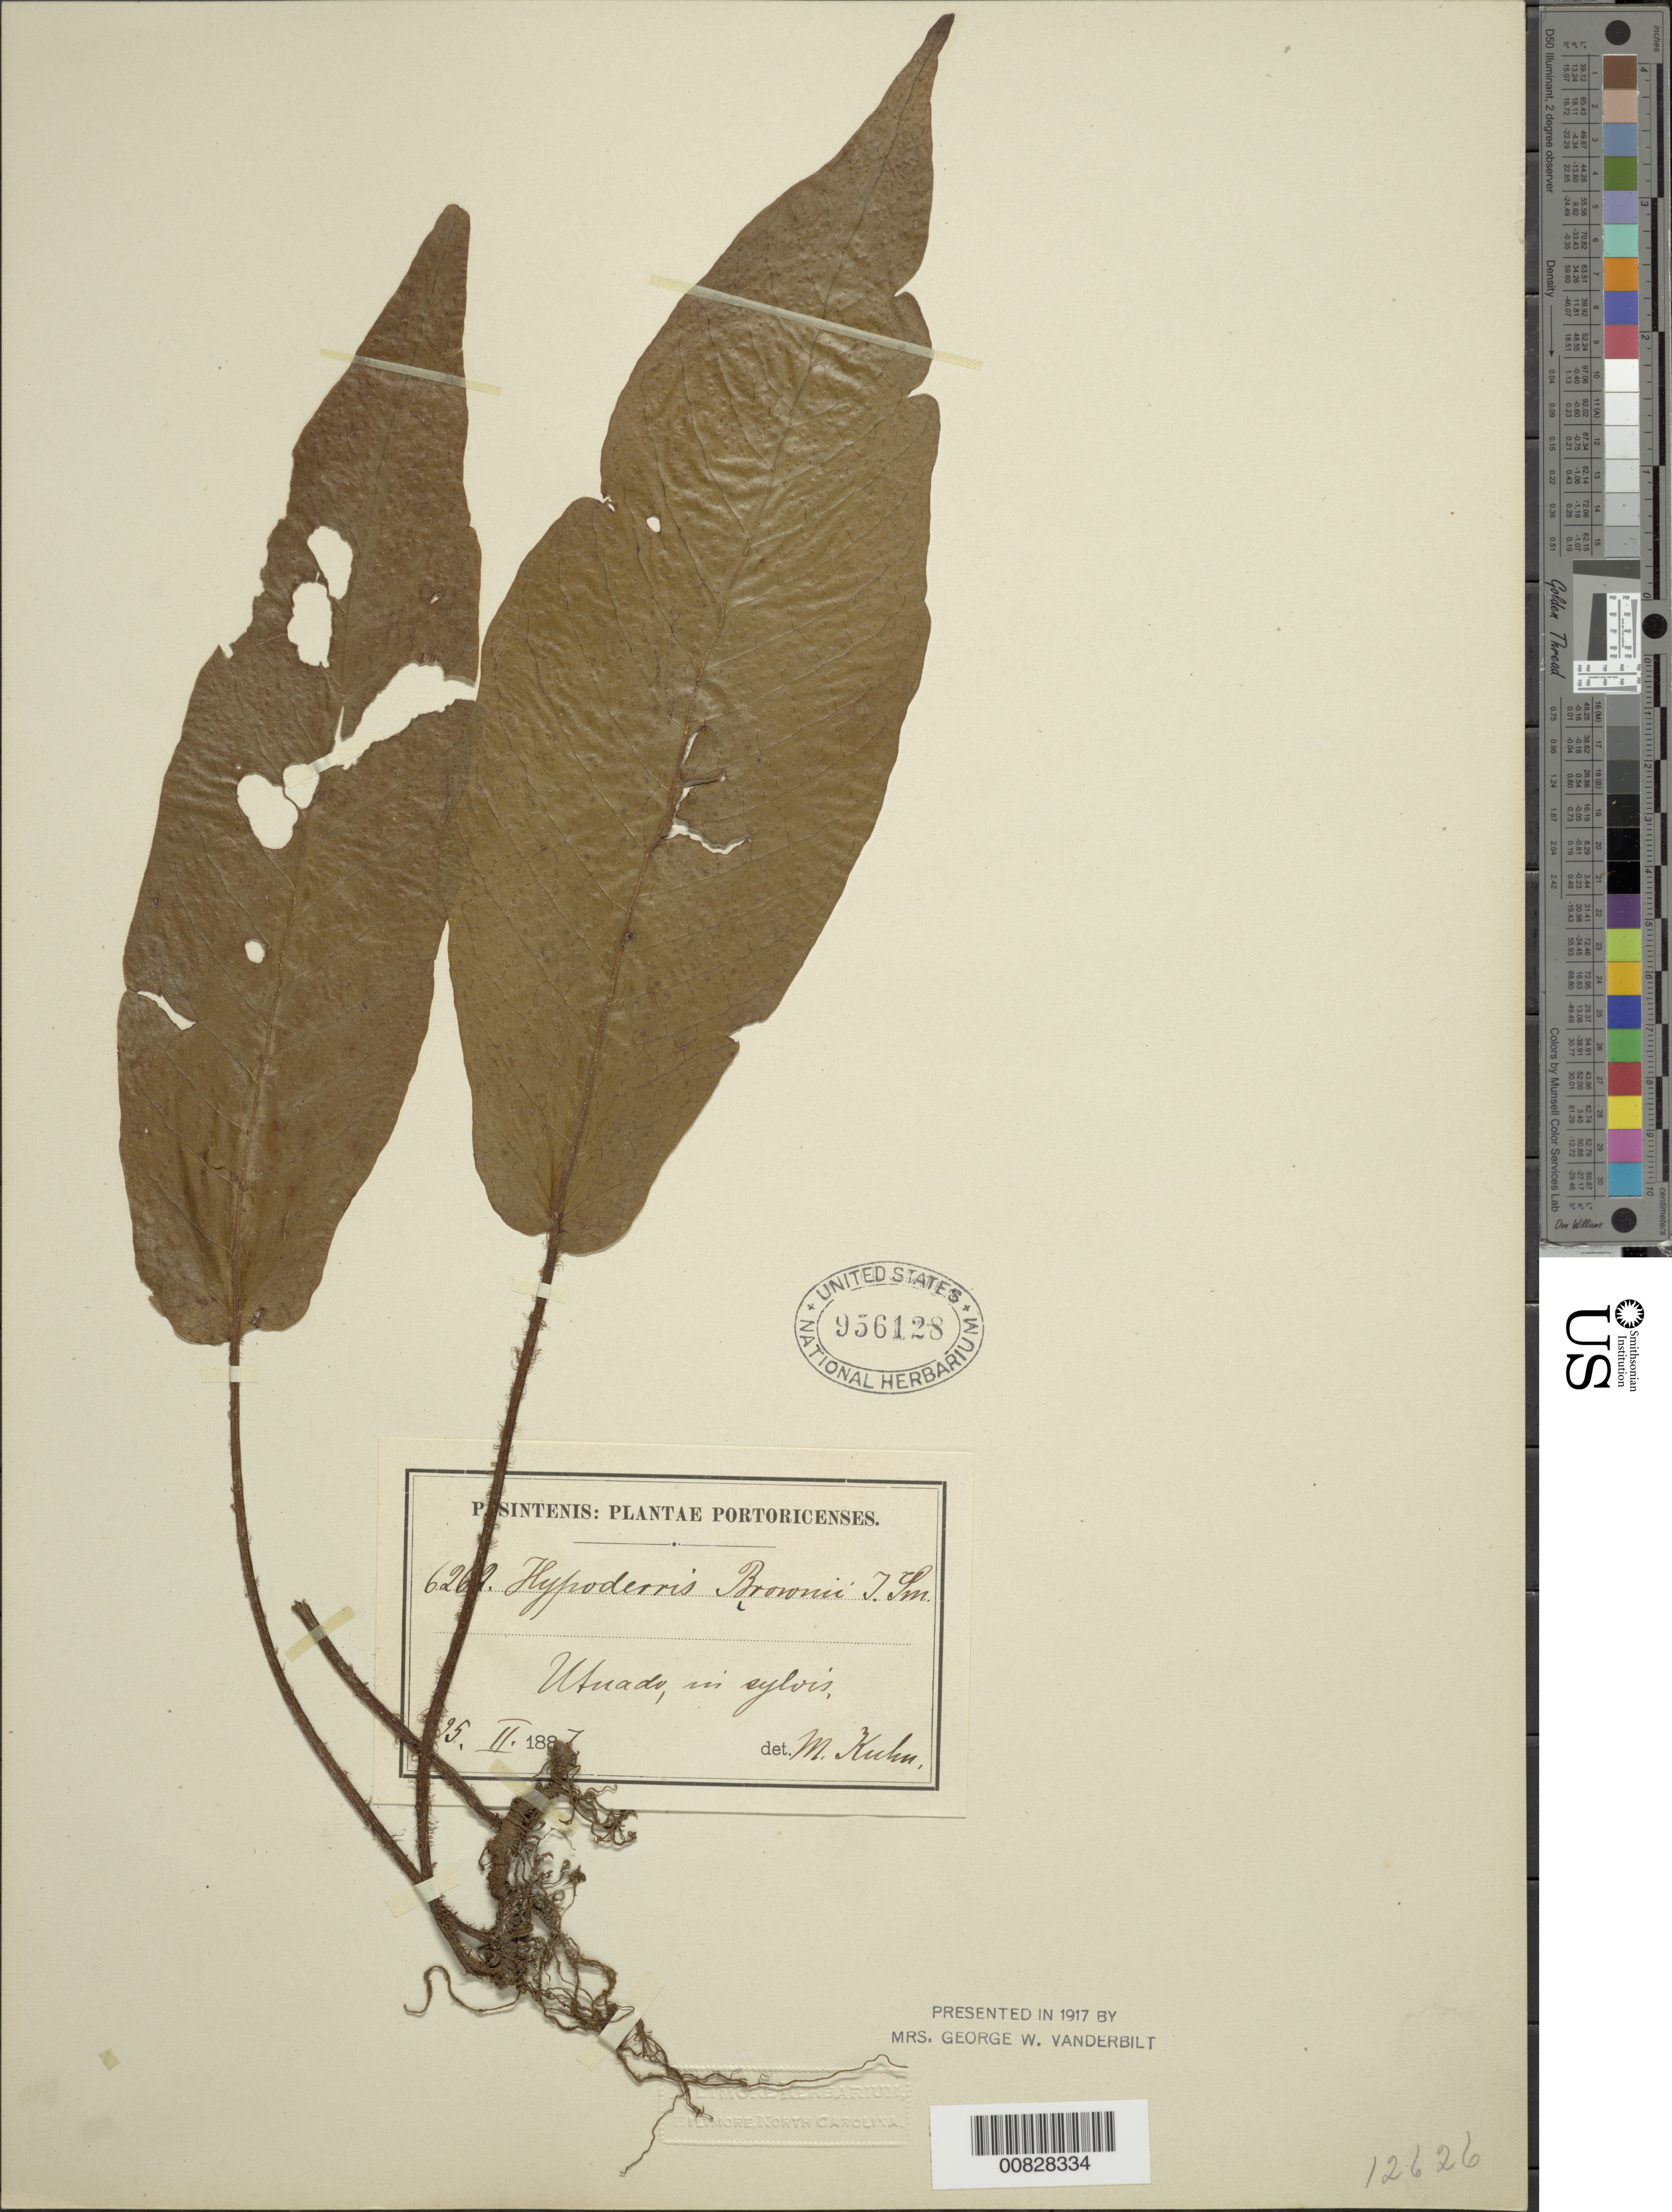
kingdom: Plantae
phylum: Tracheophyta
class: Polypodiopsida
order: Polypodiales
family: Tectariaceae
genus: Hypoderris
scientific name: Hypoderris brownii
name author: J. Sm.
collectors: P. Sintenis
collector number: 6262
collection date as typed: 25 Feb 1887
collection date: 1887-02-25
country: Puerto Rico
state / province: Utuado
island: Puerto Rico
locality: Utuado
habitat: Sylvis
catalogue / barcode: US 956128